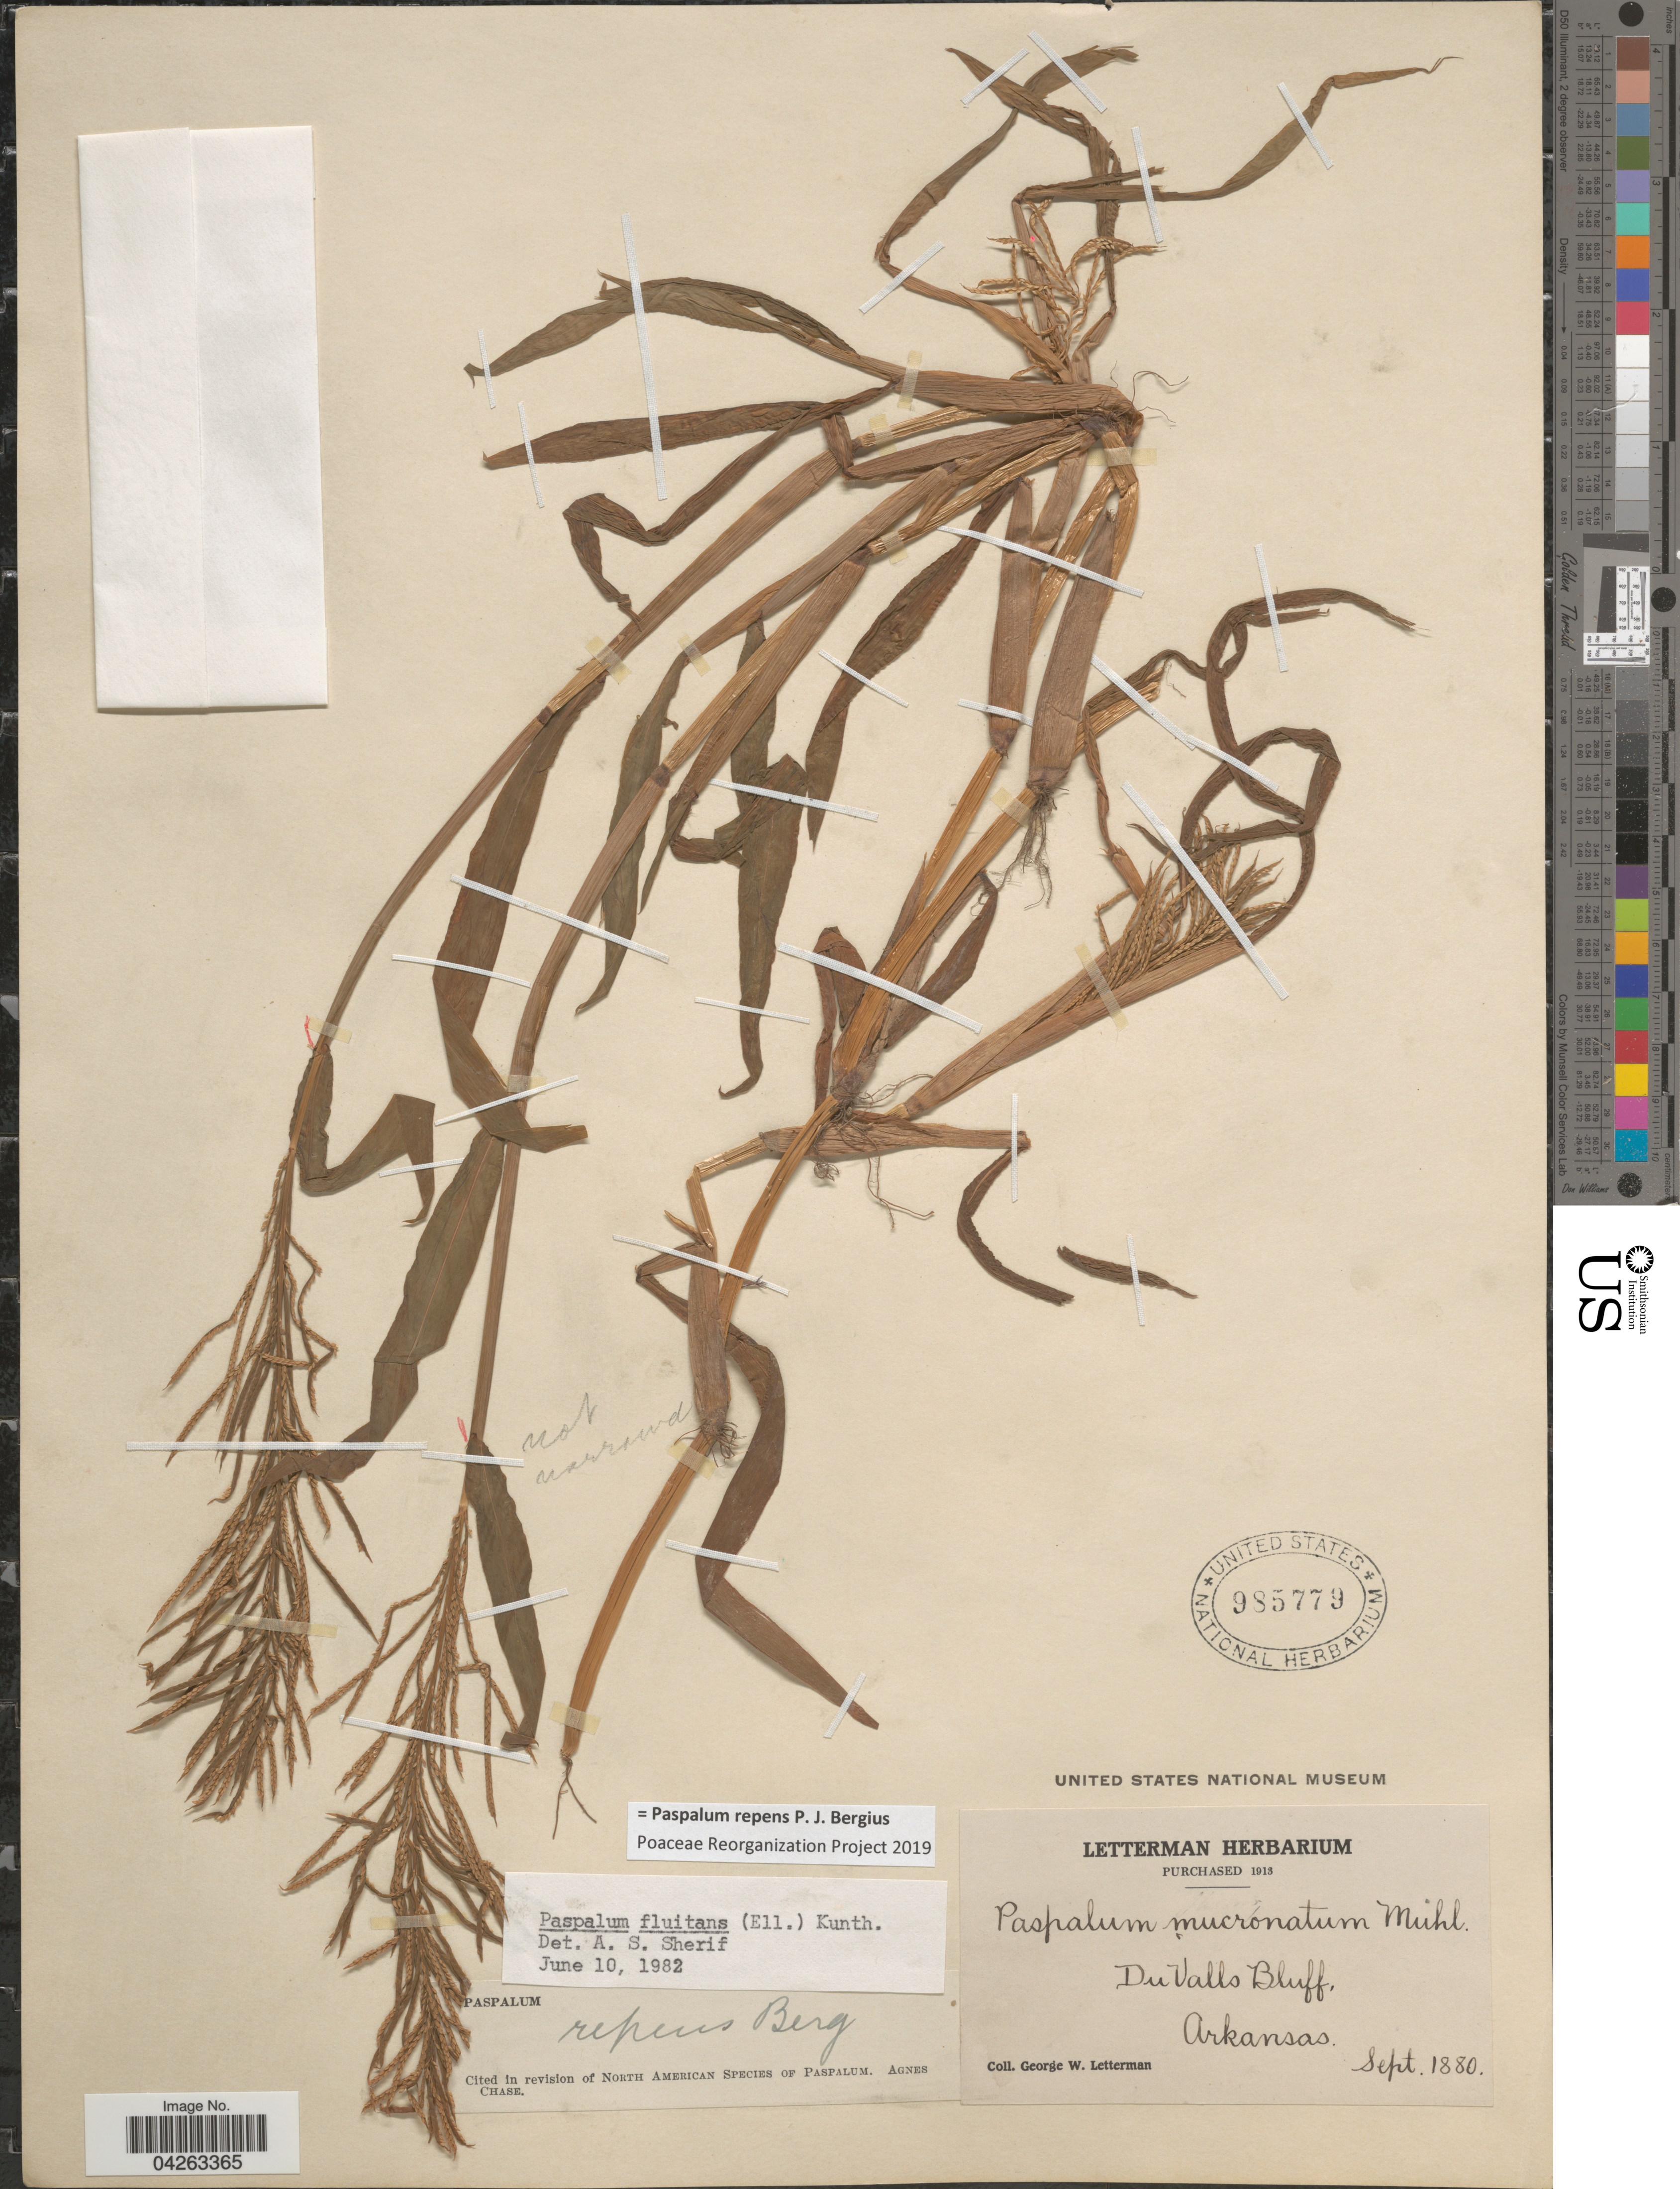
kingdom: Plantae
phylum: Tracheophyta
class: Liliopsida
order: Poales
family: Poaceae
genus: Paspalum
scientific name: Paspalum repens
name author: P.J. Bergius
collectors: G. W. Letterman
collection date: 1880-09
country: United States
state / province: Arkansas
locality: DuValls Bluff.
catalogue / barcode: US 985779